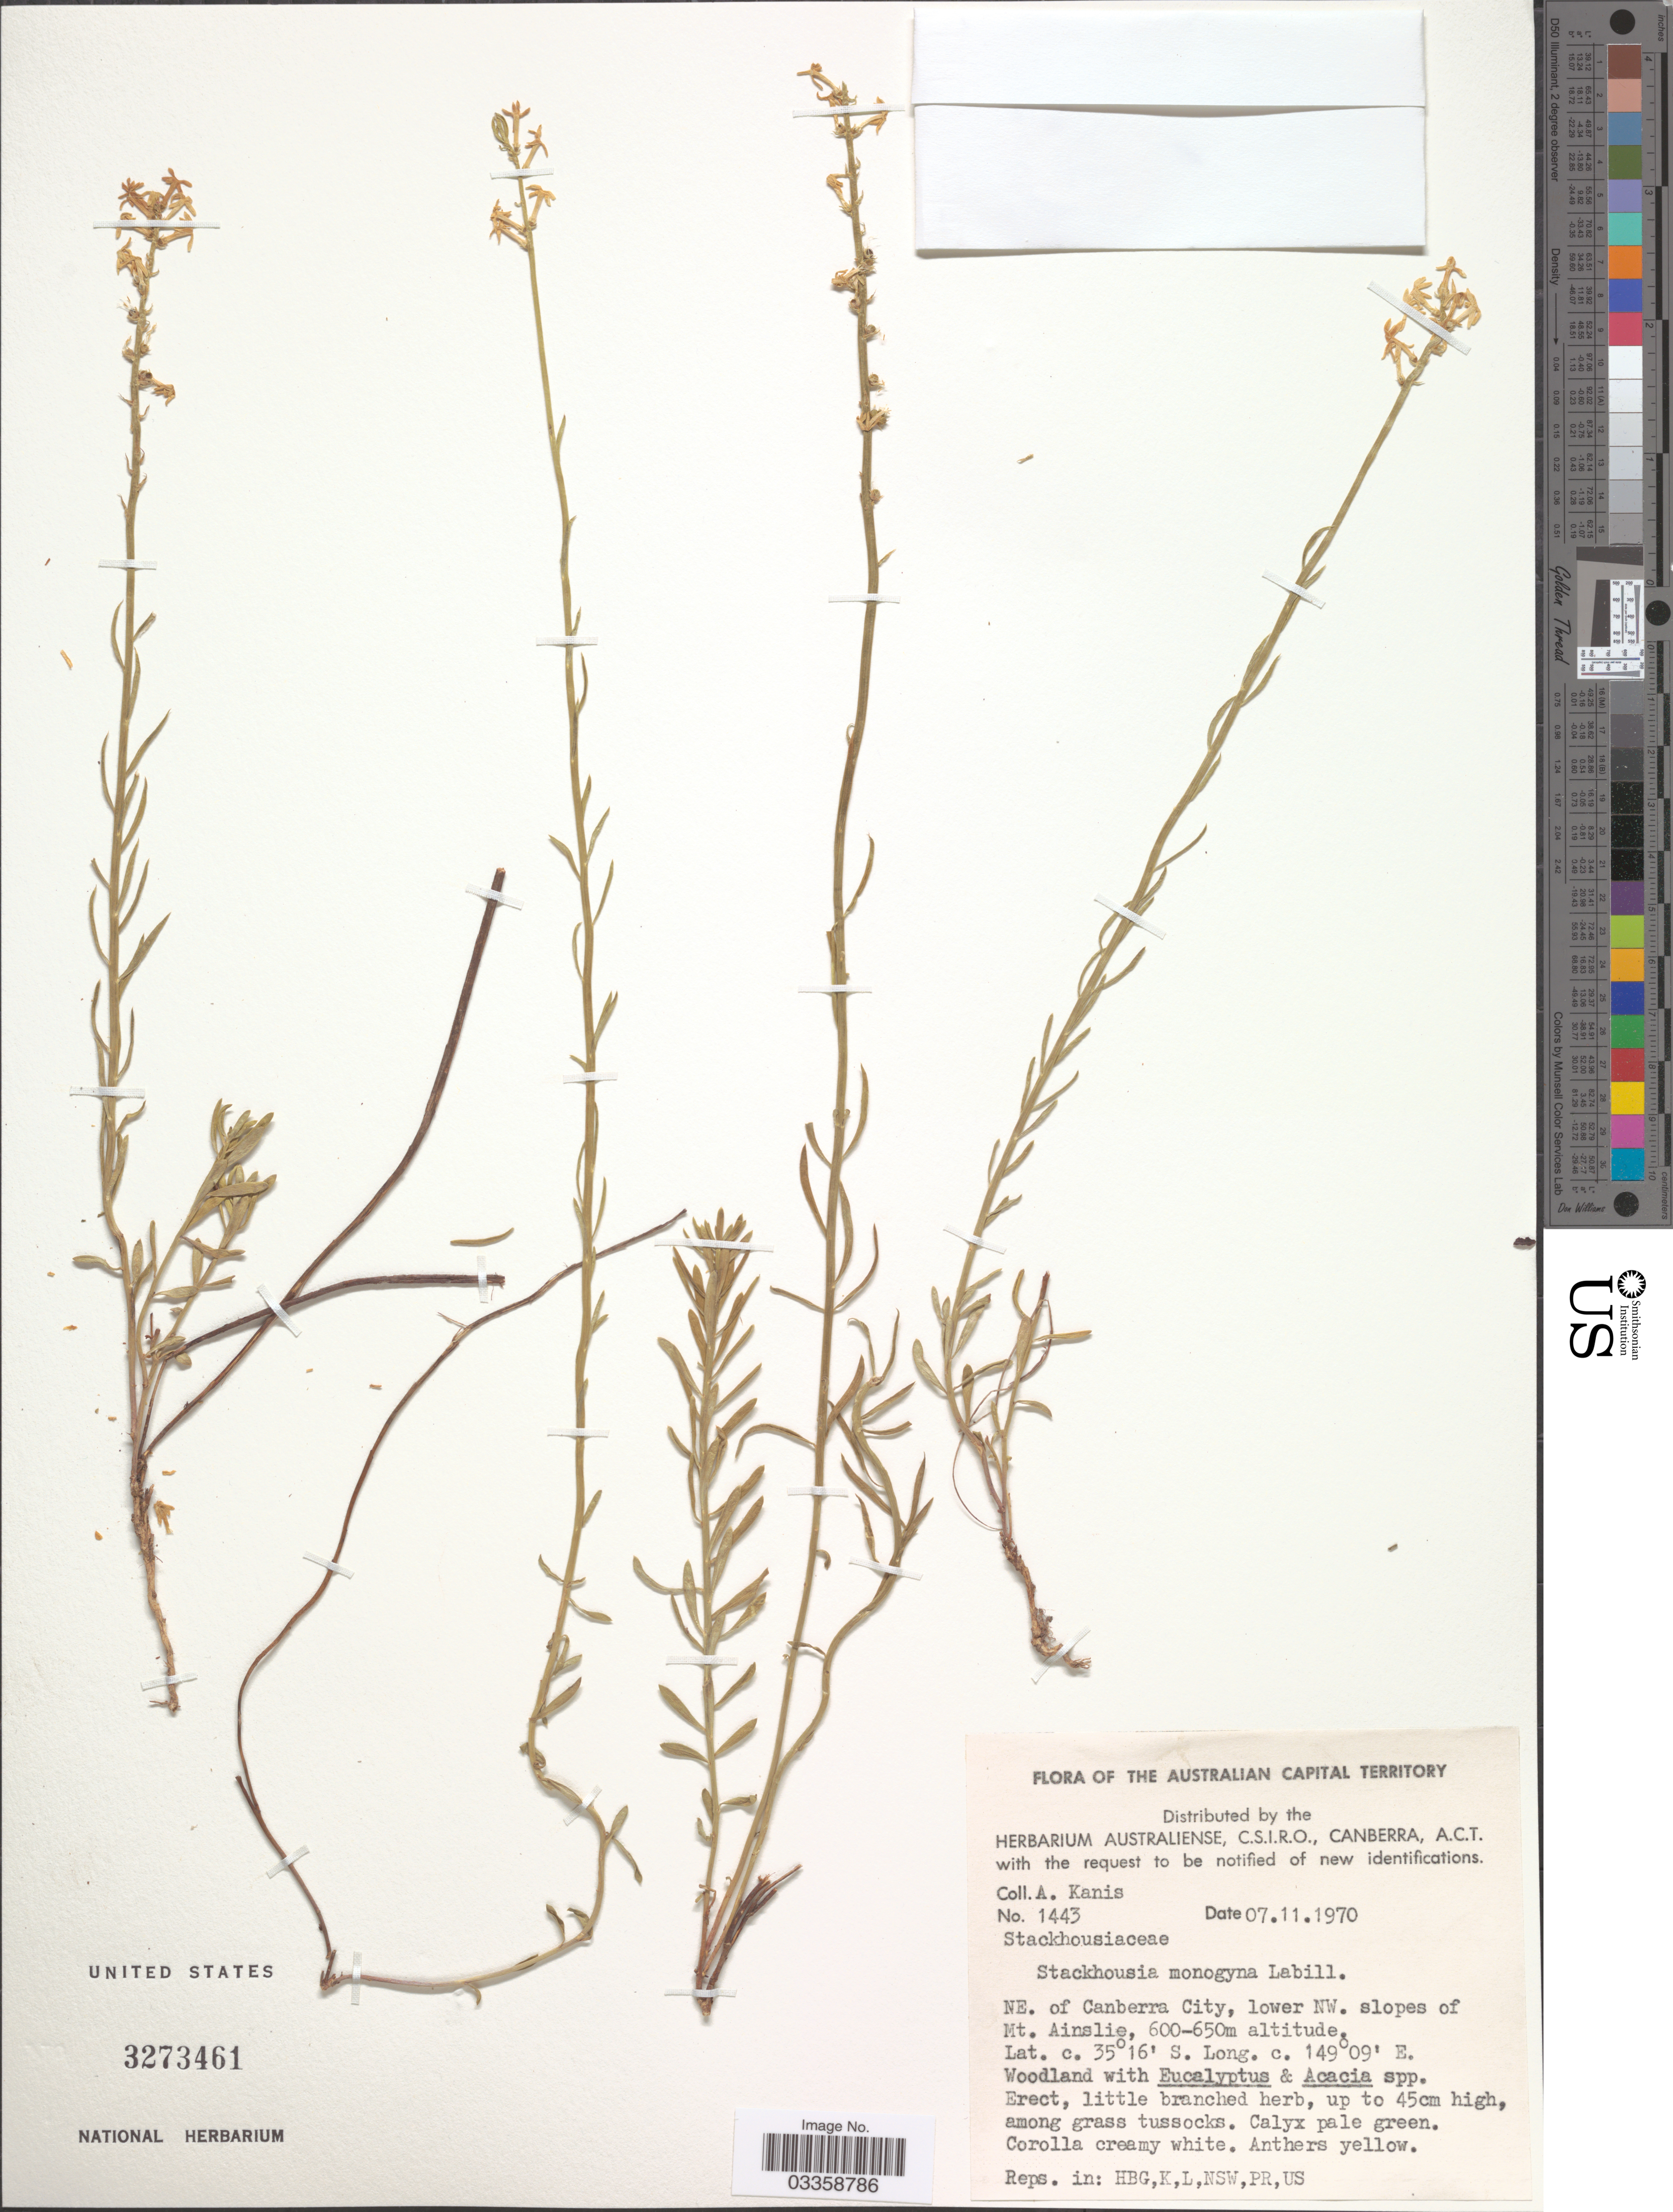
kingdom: Plantae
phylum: Tracheophyta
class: Magnoliopsida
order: Celastrales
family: Celastraceae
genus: Stackhousia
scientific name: Stackhousia monogyna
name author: Labill.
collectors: A. Kanis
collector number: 1443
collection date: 1970-11-07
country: Australia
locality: The Australian Capital Territory, NE. of Canberra City, lower NW. slopes of Mt. Ainslie.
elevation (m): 600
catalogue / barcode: US 3273461